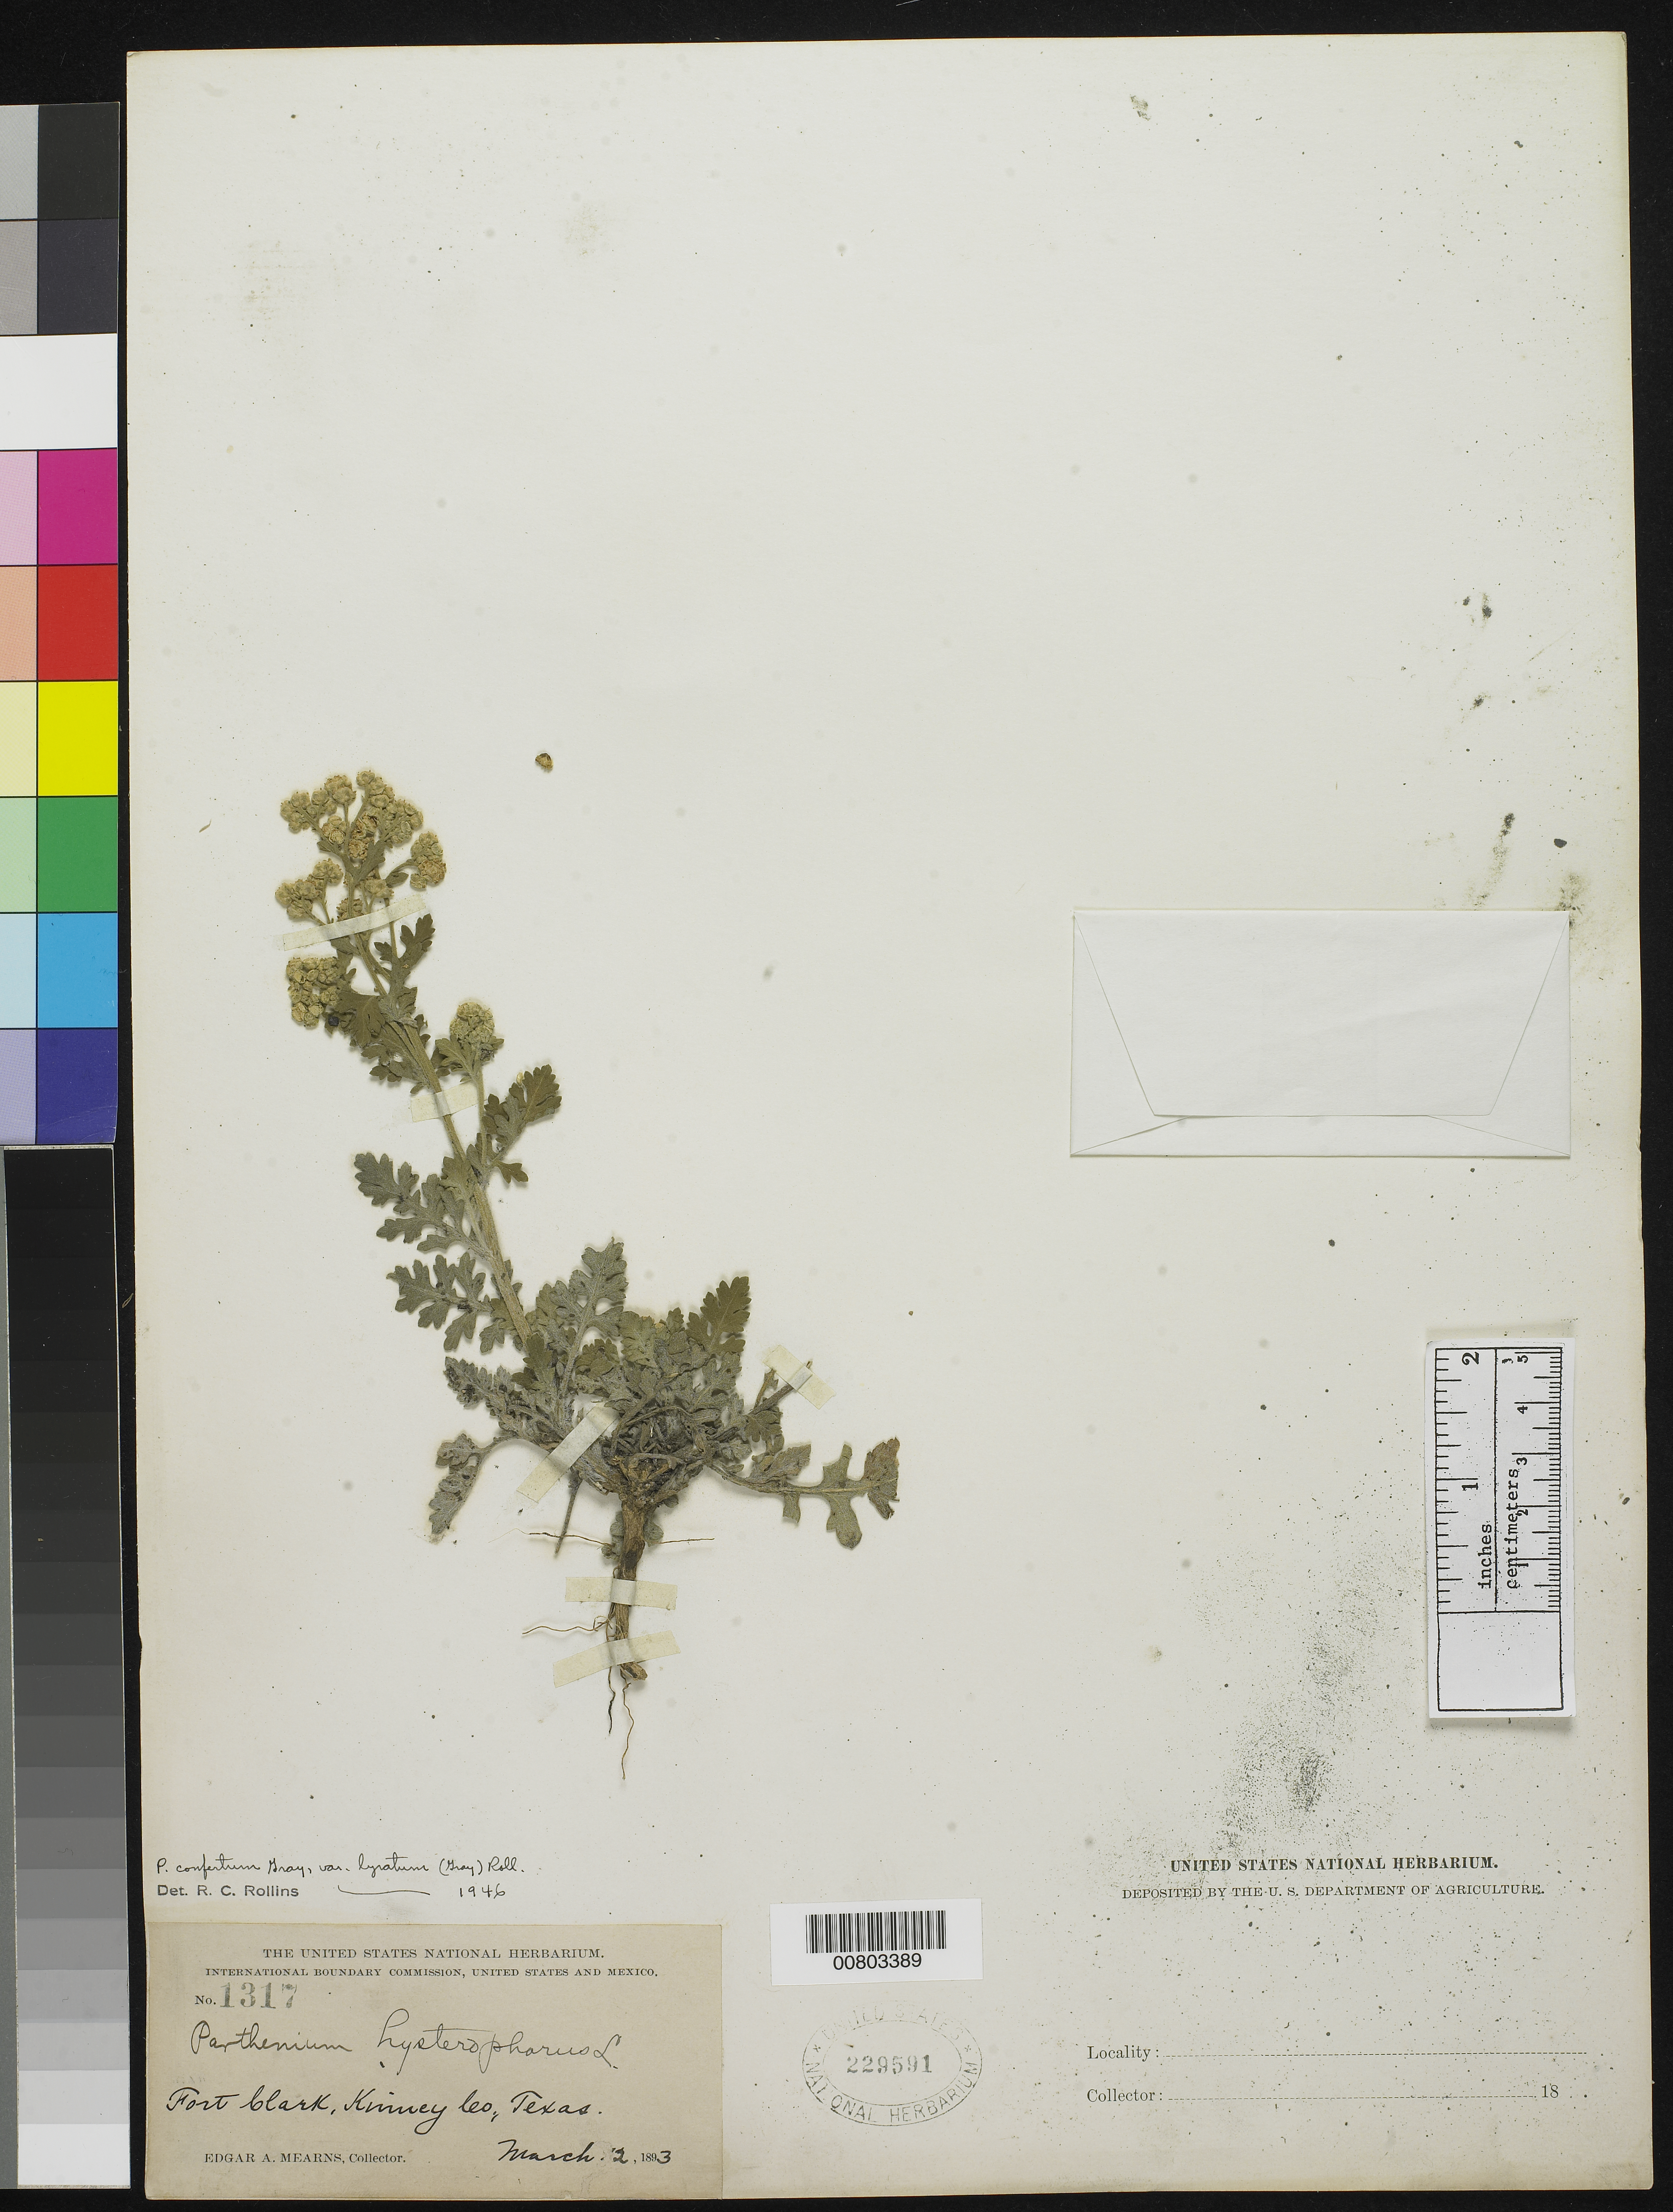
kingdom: Plantae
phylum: Tracheophyta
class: Magnoliopsida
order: Asterales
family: Asteraceae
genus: Parthenium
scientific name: Parthenium confertum var. lyratum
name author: (A. Gray) Rollins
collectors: E. A. Mearns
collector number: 1317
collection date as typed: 02 Mar 1893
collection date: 1893-03-02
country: United States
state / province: Texas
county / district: Kinney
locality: Fort Clark, Kinney County, Texas.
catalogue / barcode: US 229591